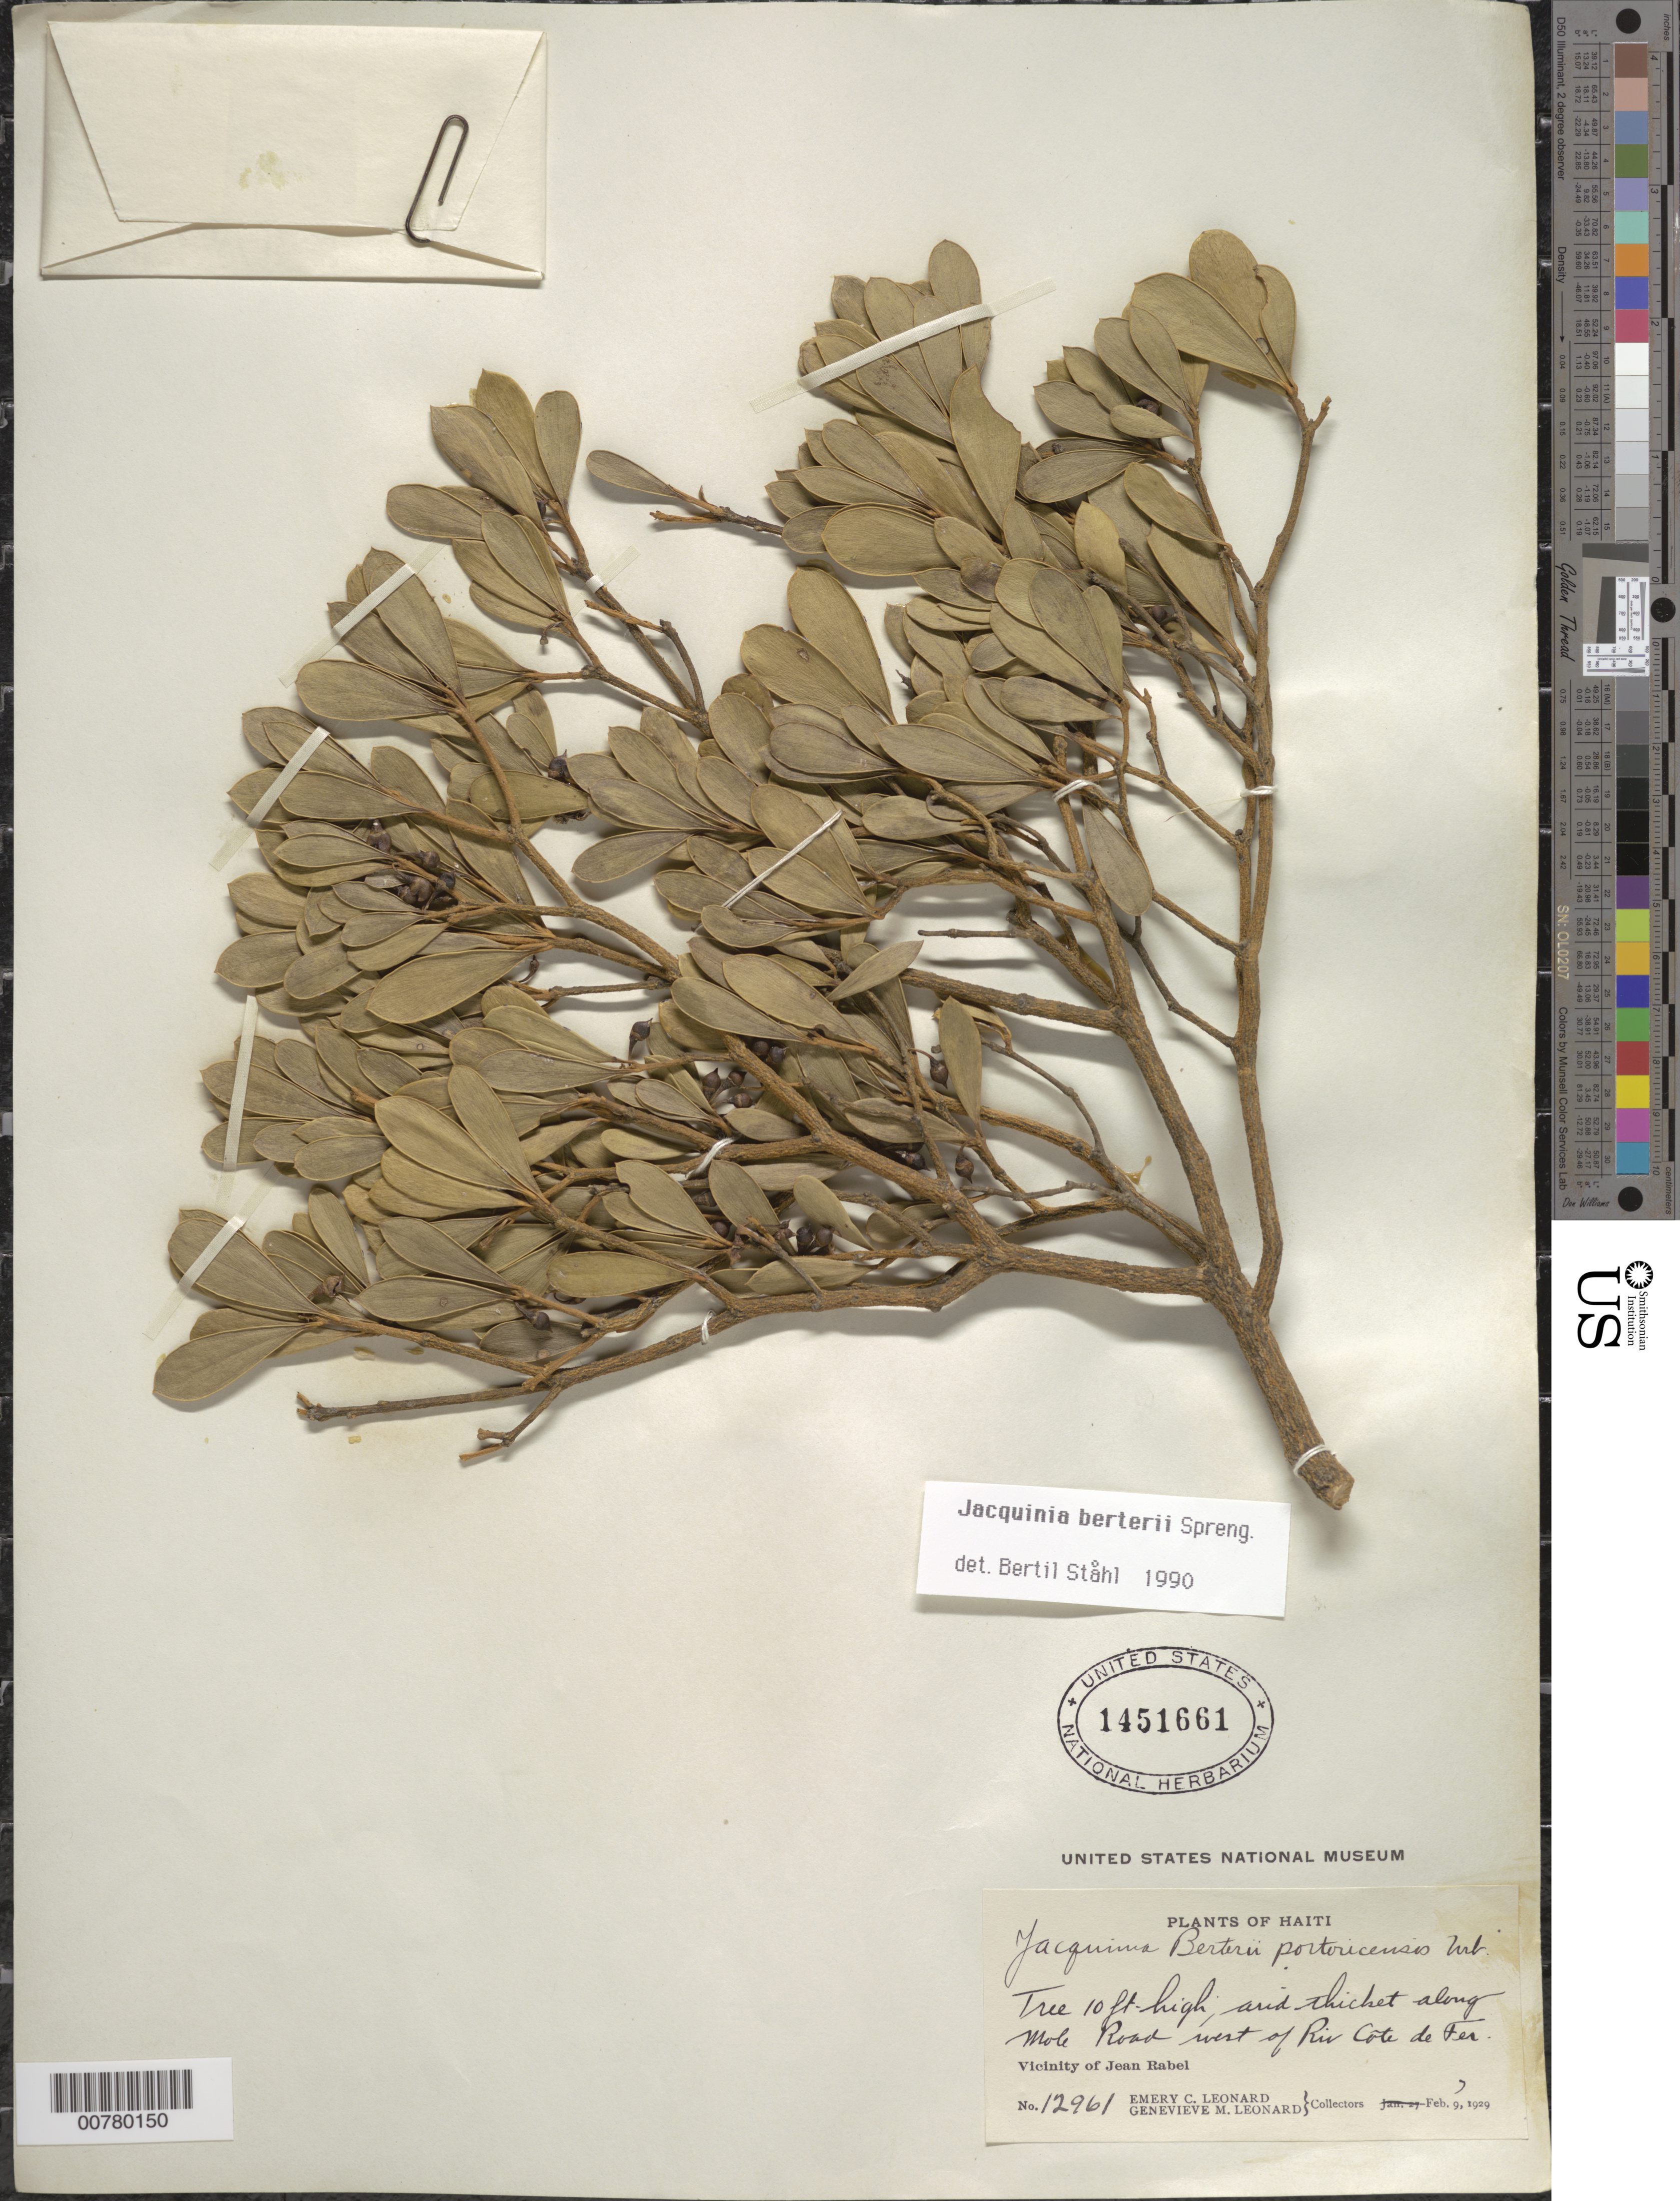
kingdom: Plantae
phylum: Tracheophyta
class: Magnoliopsida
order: Ericales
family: Primulaceae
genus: Jacquinia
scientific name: Jacquinia berteroi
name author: Spreng.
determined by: Ståhl, B.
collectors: E. C. Leonard & G. M. Leonard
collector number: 12961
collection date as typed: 07 Feb 1929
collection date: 1929-02-07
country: Haiti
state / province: Nord-Ouest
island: Hispaniola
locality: Vicinity of Jean Rabel, road west of Riv. Côte de Fer.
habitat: Arid thicket along mole.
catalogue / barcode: US 1451661